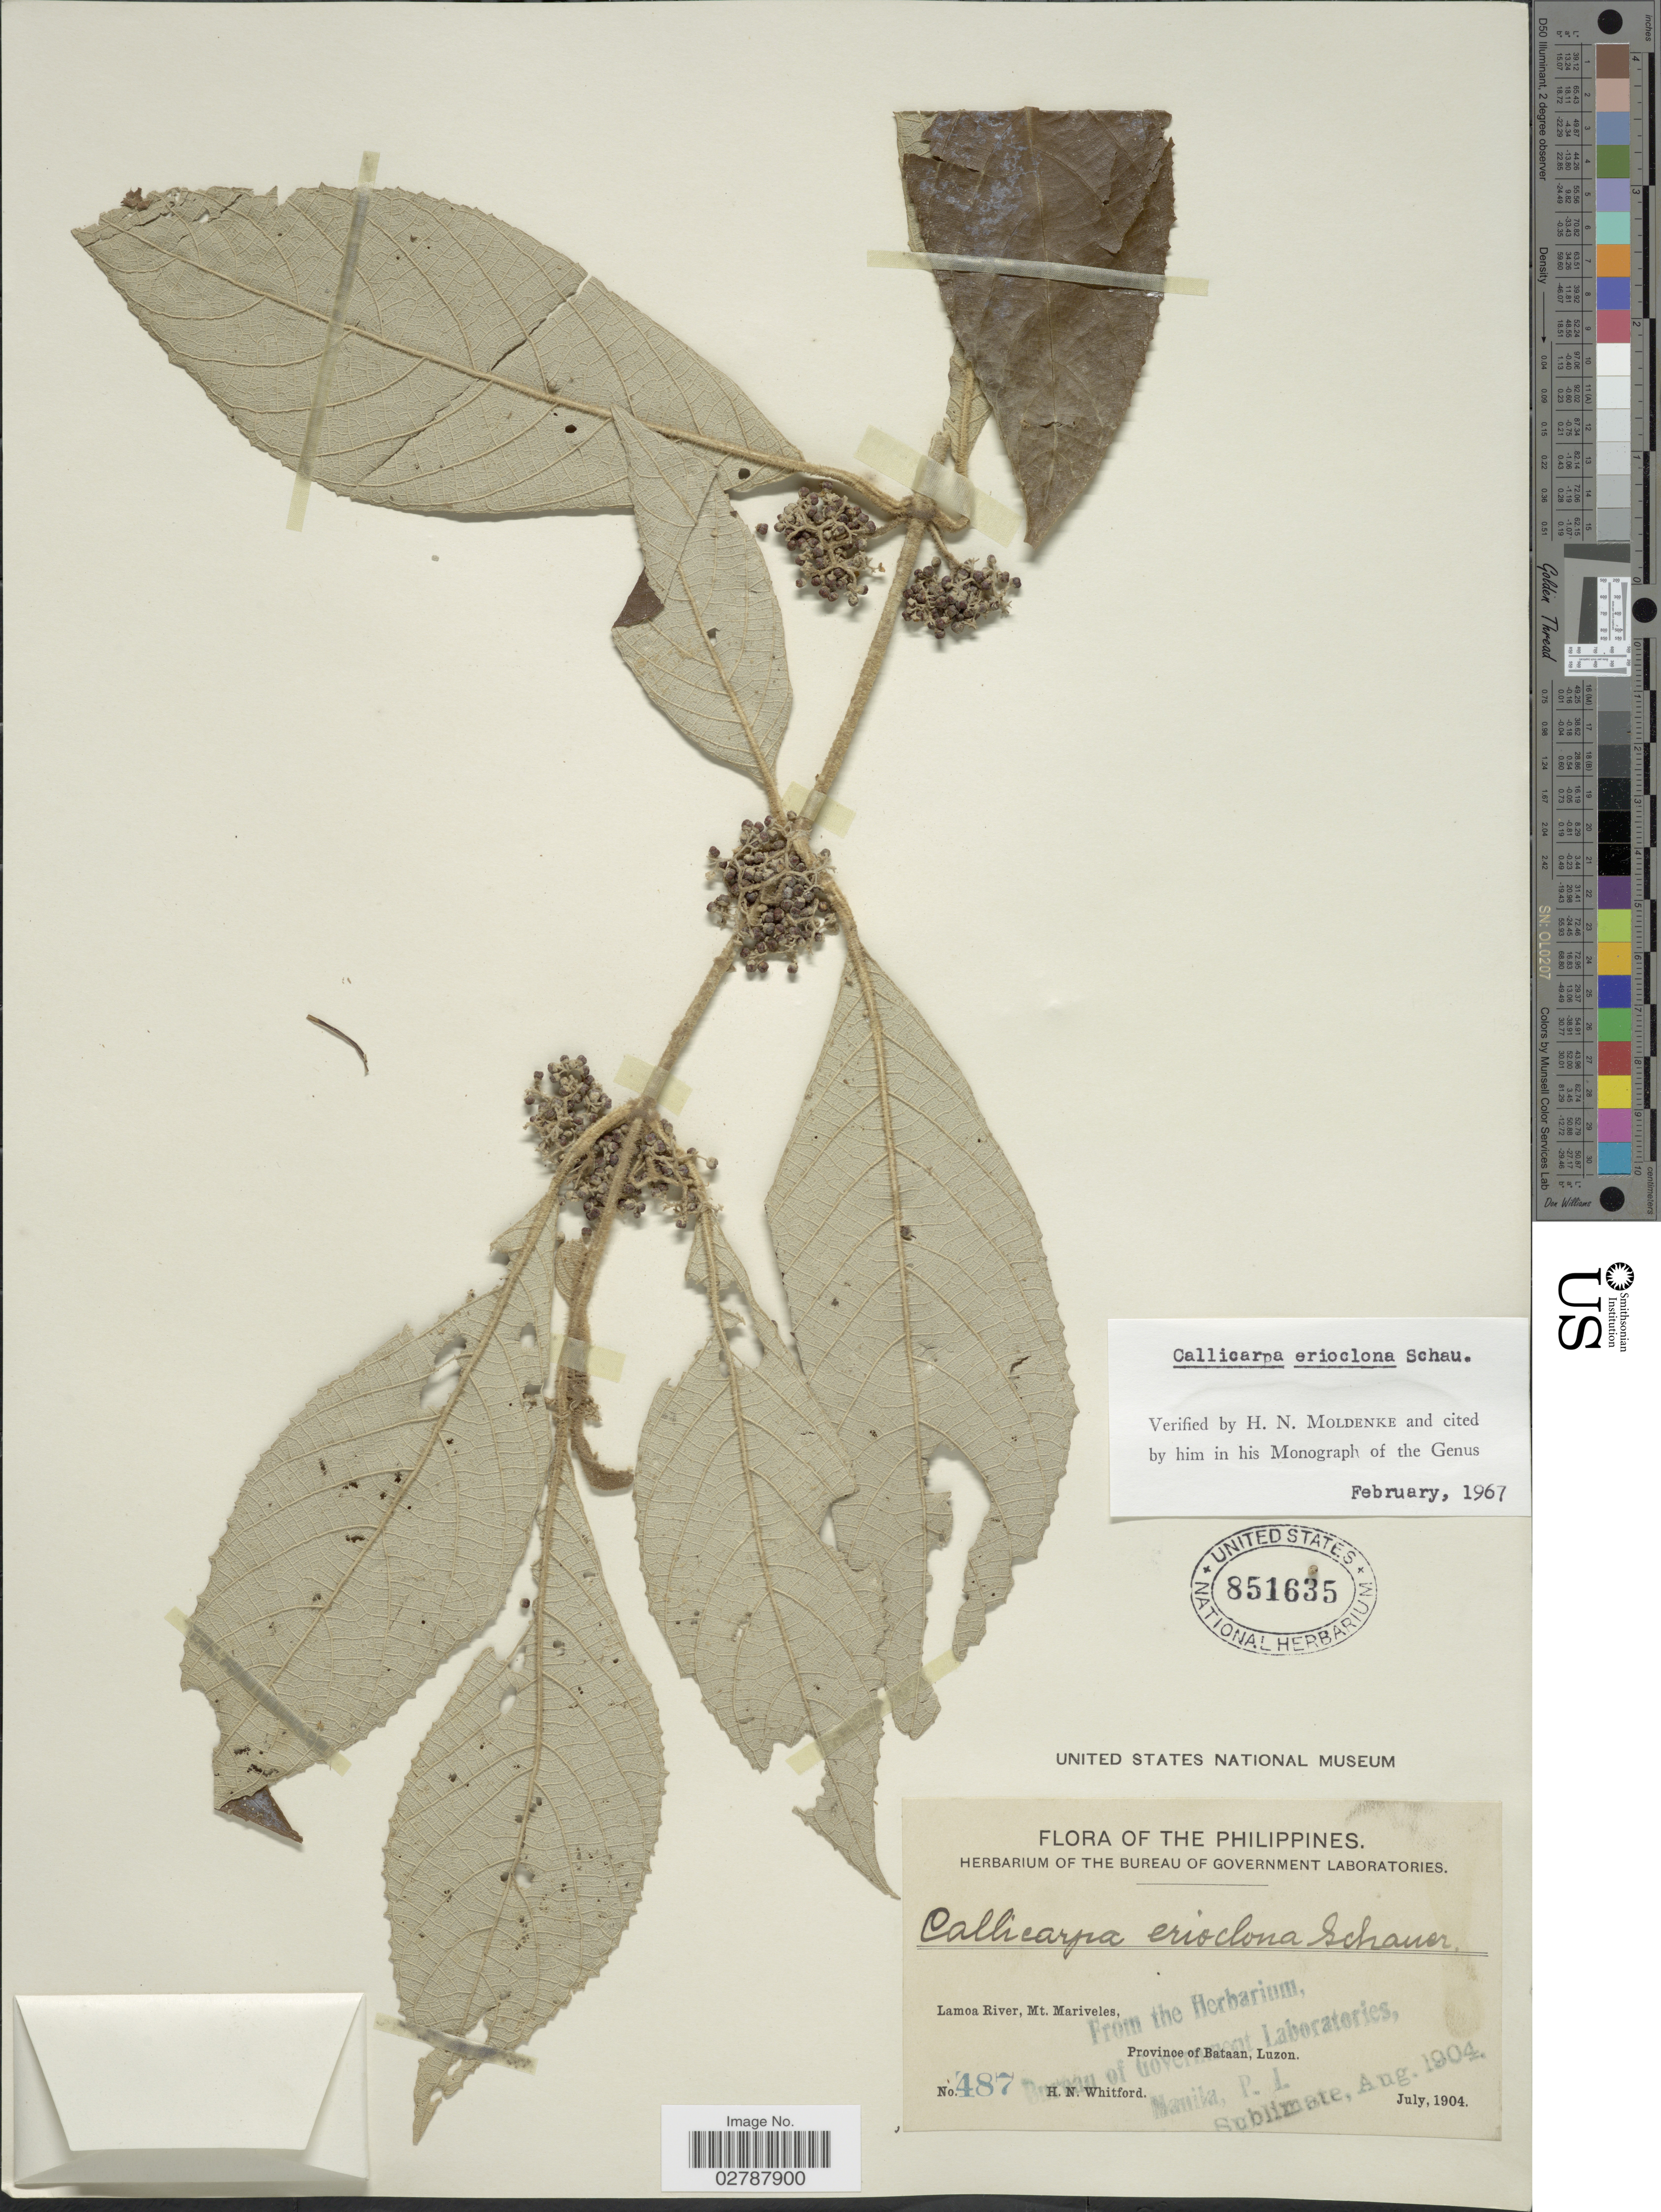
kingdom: Plantae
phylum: Tracheophyta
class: Magnoliopsida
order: Lamiales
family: Lamiaceae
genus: Callicarpa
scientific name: Callicarpa erioclona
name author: Schauer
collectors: H. N. Whitford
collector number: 487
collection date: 1904-07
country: Philippines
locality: Lamao River, Mt. Mariveles, Province of Bataan, Luzon.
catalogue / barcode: US 851635